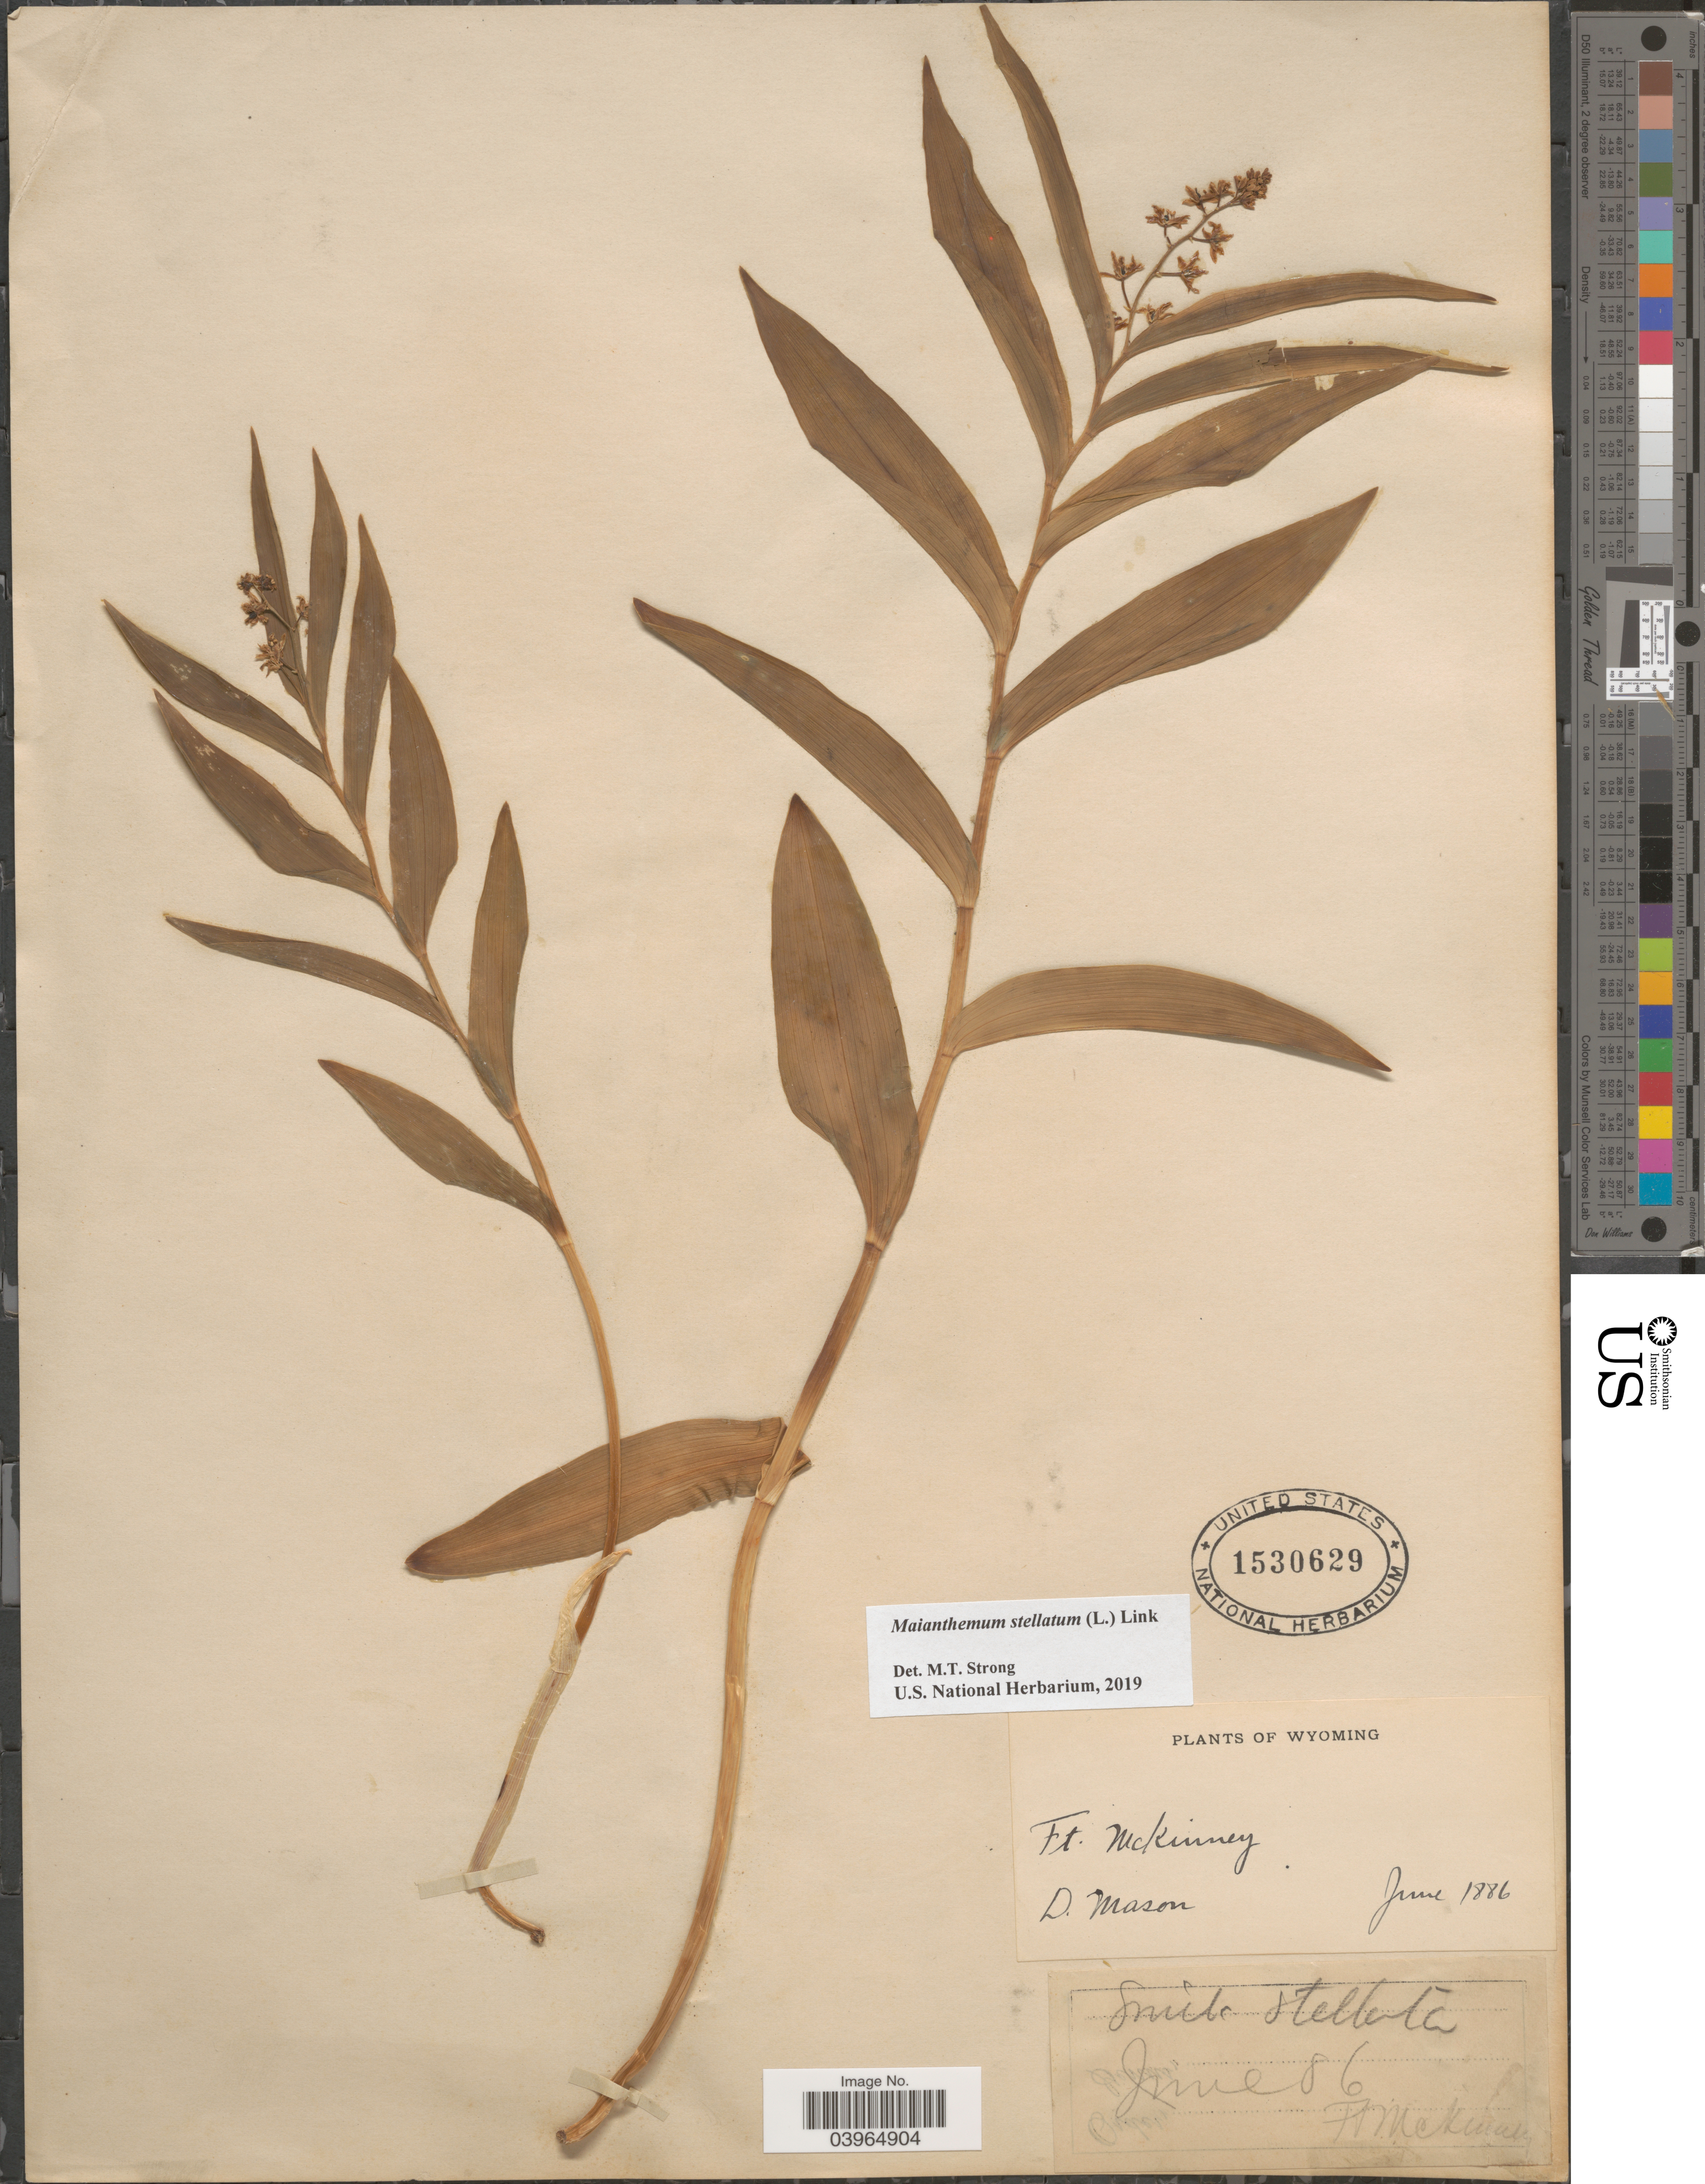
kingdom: Plantae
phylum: Tracheophyta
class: Liliopsida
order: Asparagales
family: Asparagaceae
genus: Maianthemum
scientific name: Maianthemum stellatum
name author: (L.) Link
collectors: D. Mason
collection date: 1886-06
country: United States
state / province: Wyoming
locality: Ft. McKinney.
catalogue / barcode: US 1530629